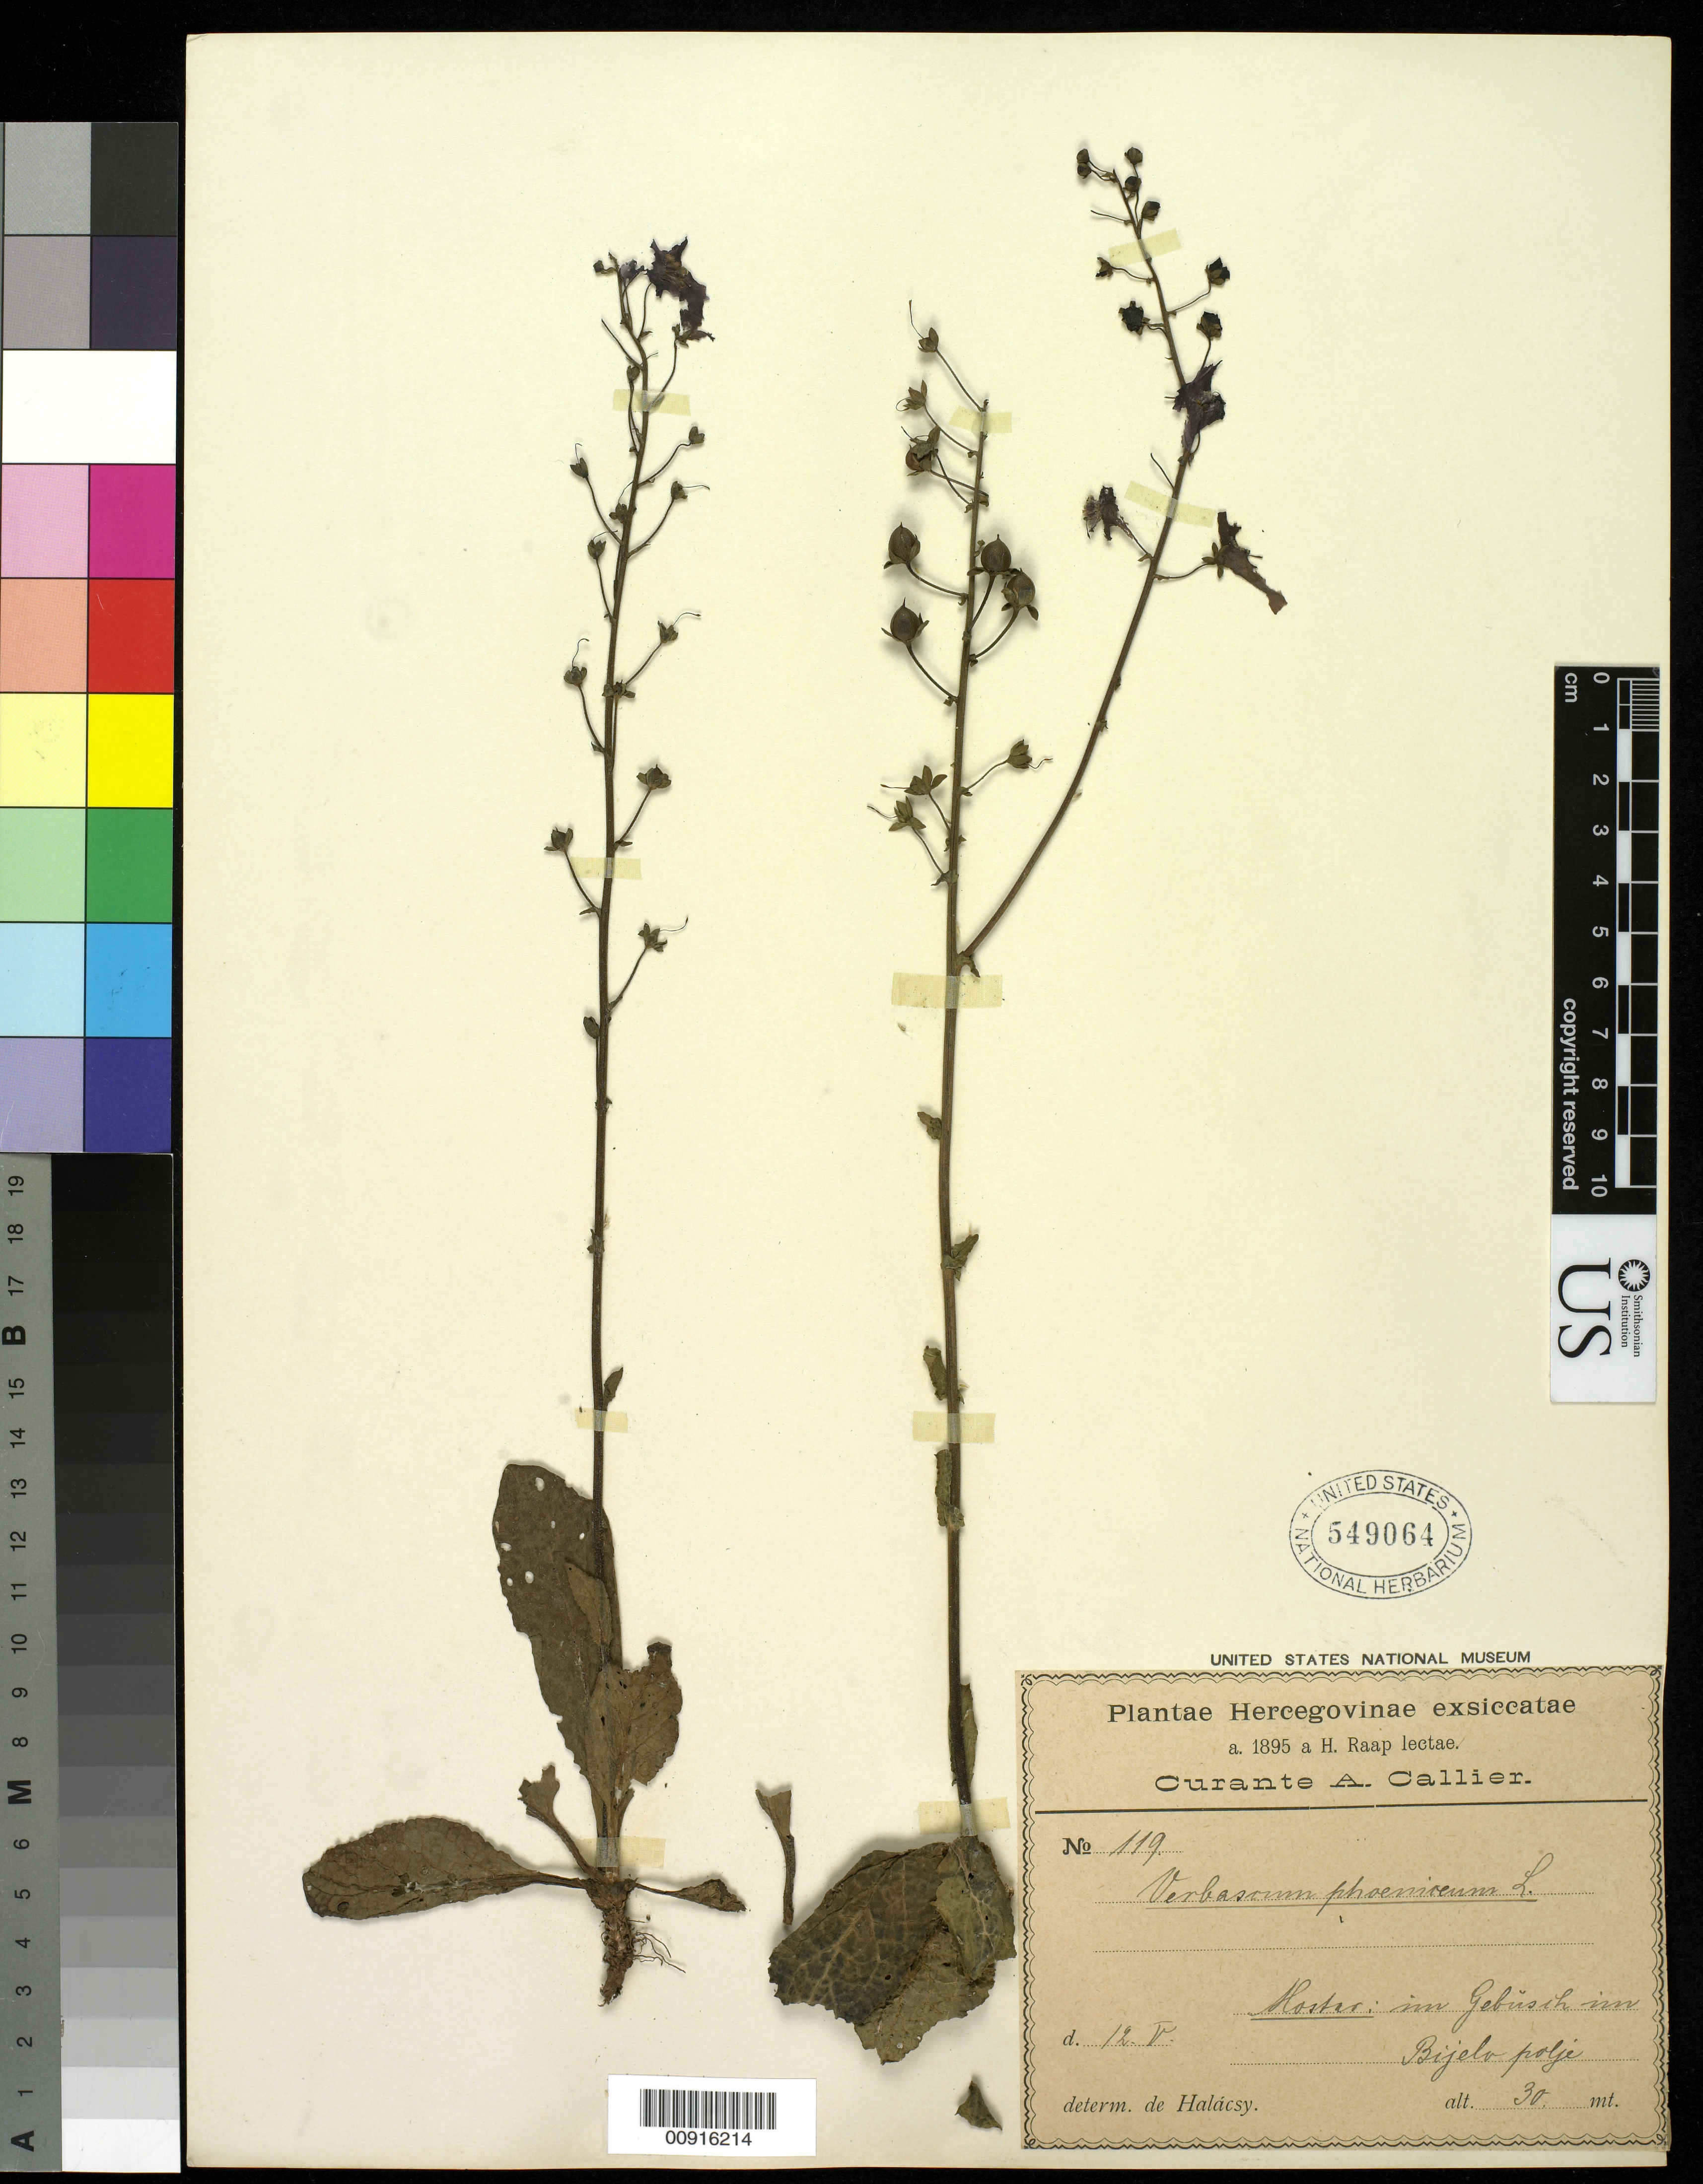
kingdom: Plantae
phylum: Tracheophyta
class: Magnoliopsida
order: Lamiales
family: Scrophulariaceae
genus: Verbascum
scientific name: Verbascum phoeniceum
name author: L.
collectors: H. Raap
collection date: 1895-05-12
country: Bosnia and Herzegovina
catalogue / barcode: US 549064